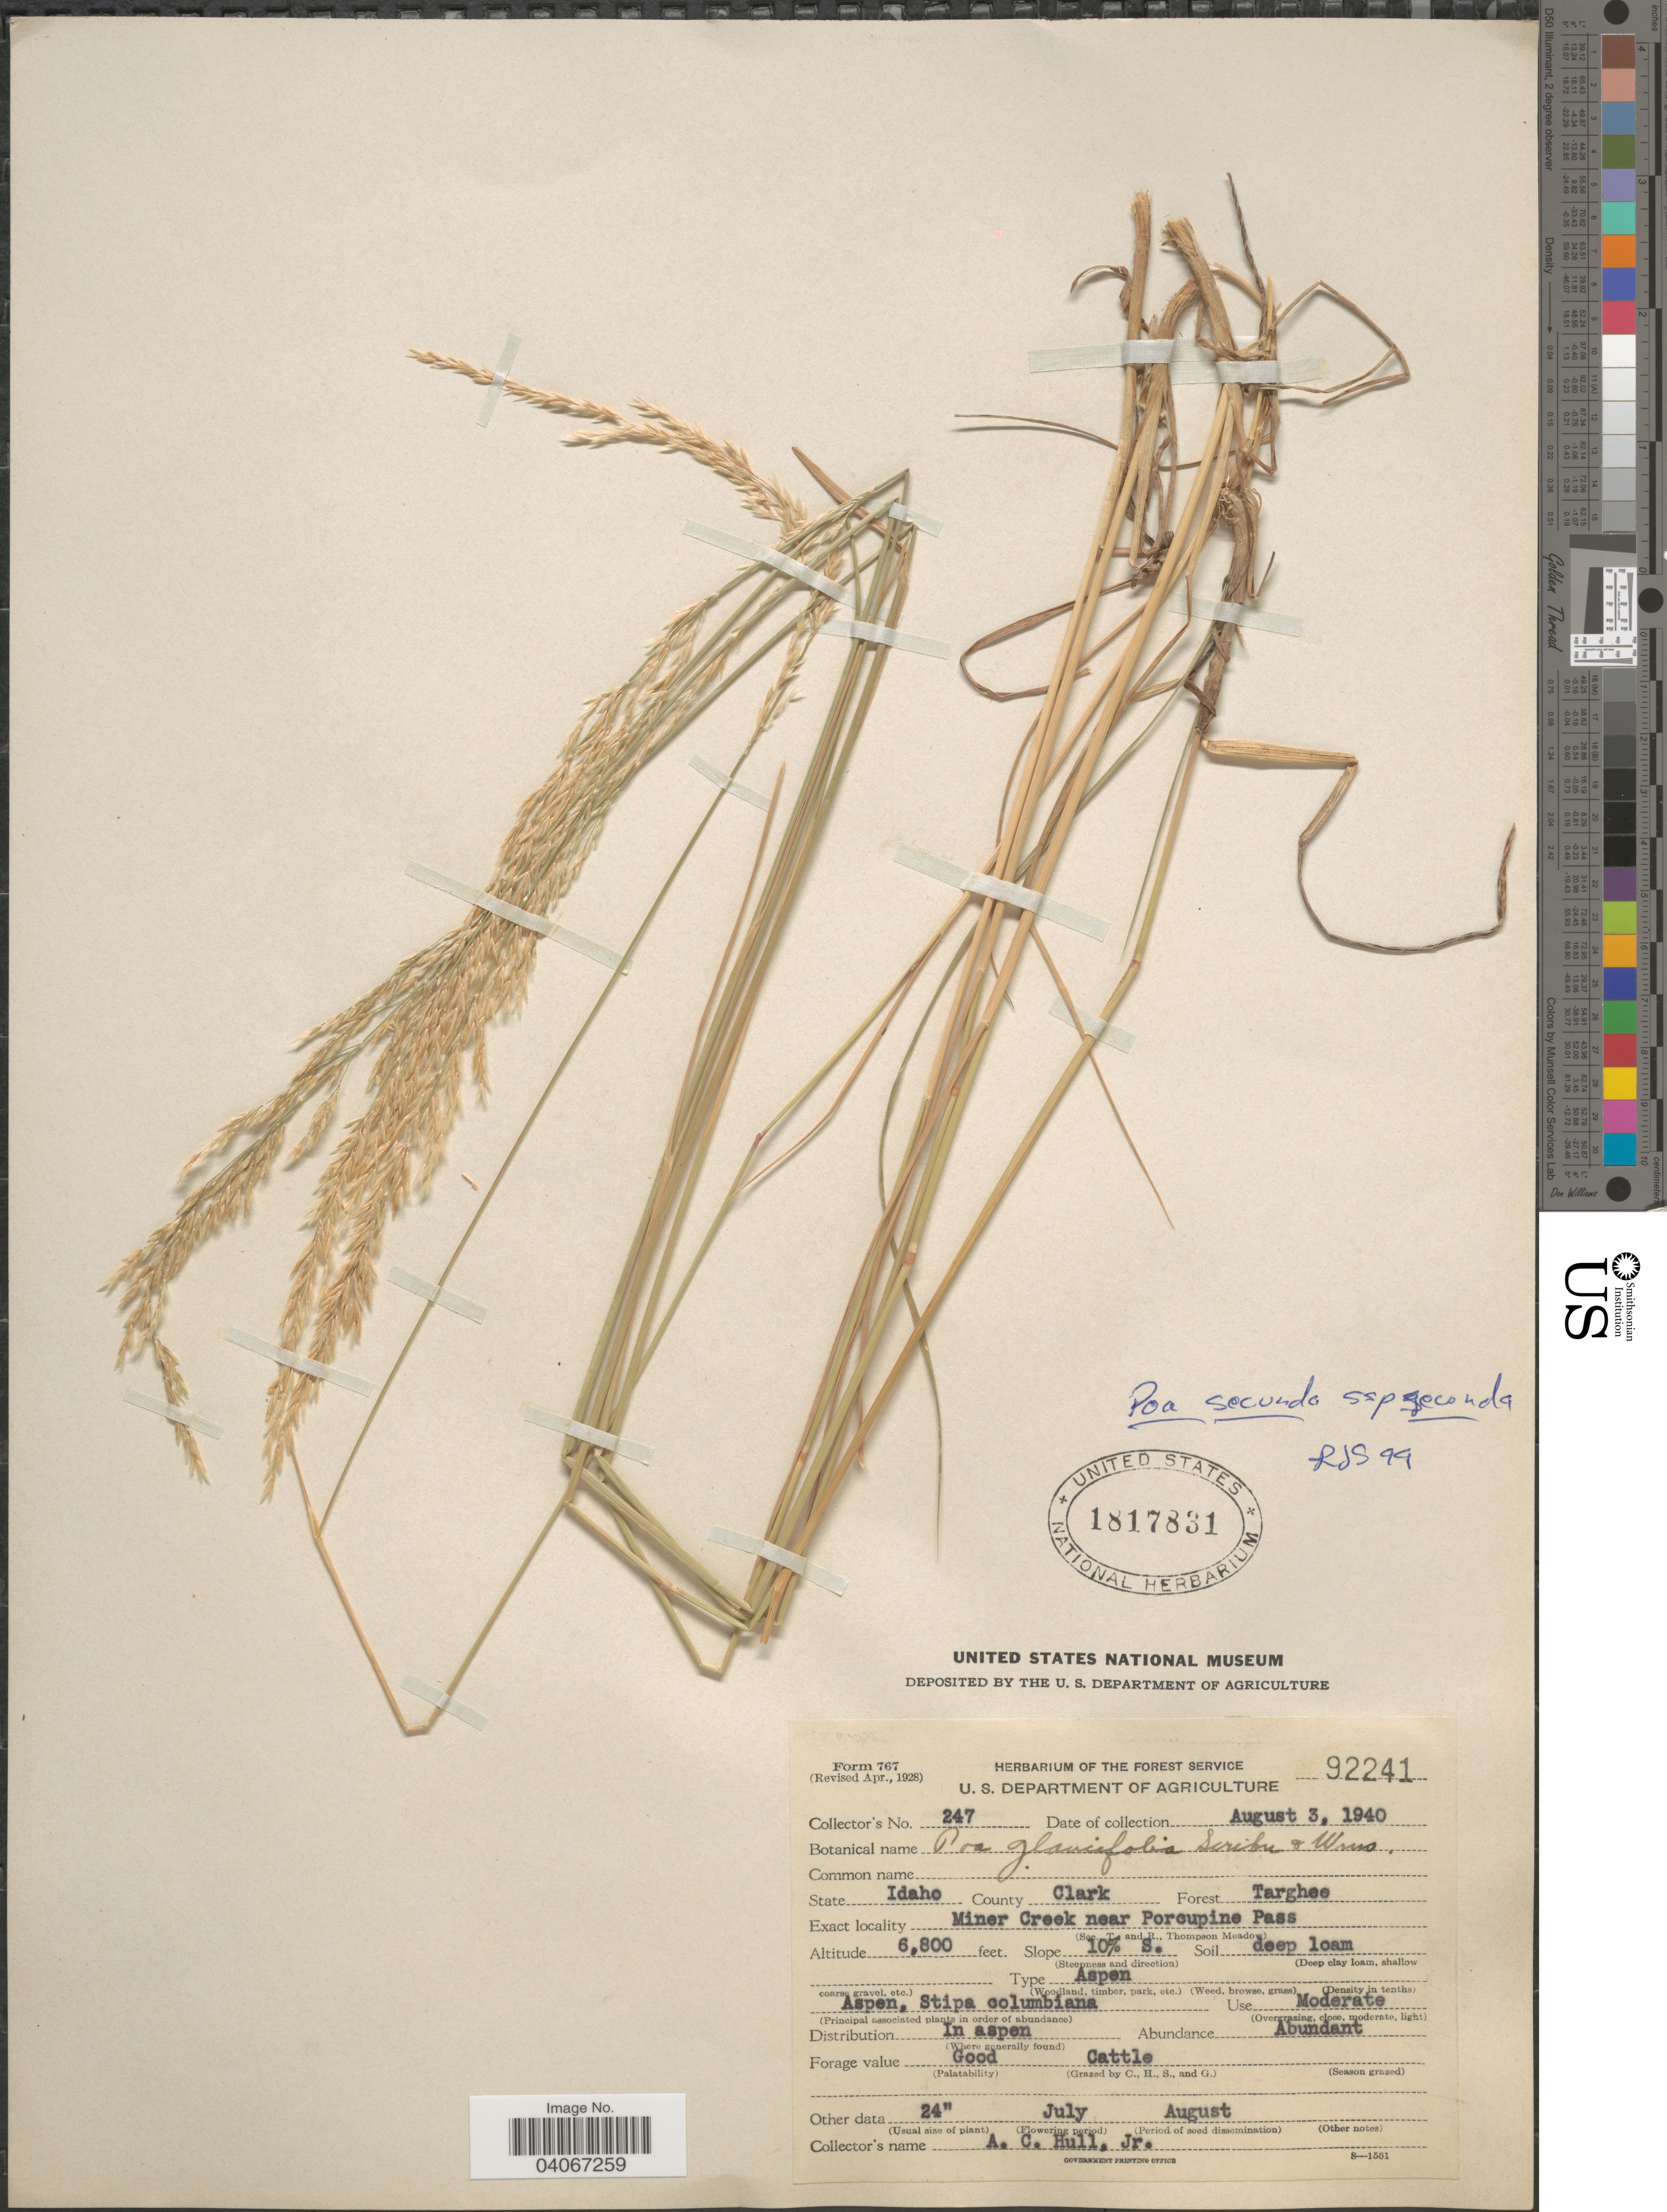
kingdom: Plantae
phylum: Tracheophyta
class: Liliopsida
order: Poales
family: Poaceae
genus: Poa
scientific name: Poa secunda subsp. secunda var. secunda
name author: J. Presl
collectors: A. Hull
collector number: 247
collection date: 1940-08-03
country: United States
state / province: Idaho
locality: County Clark. Forest Targhee. Miner Creek near Porcupine Pass.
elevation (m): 2073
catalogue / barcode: US 1817831